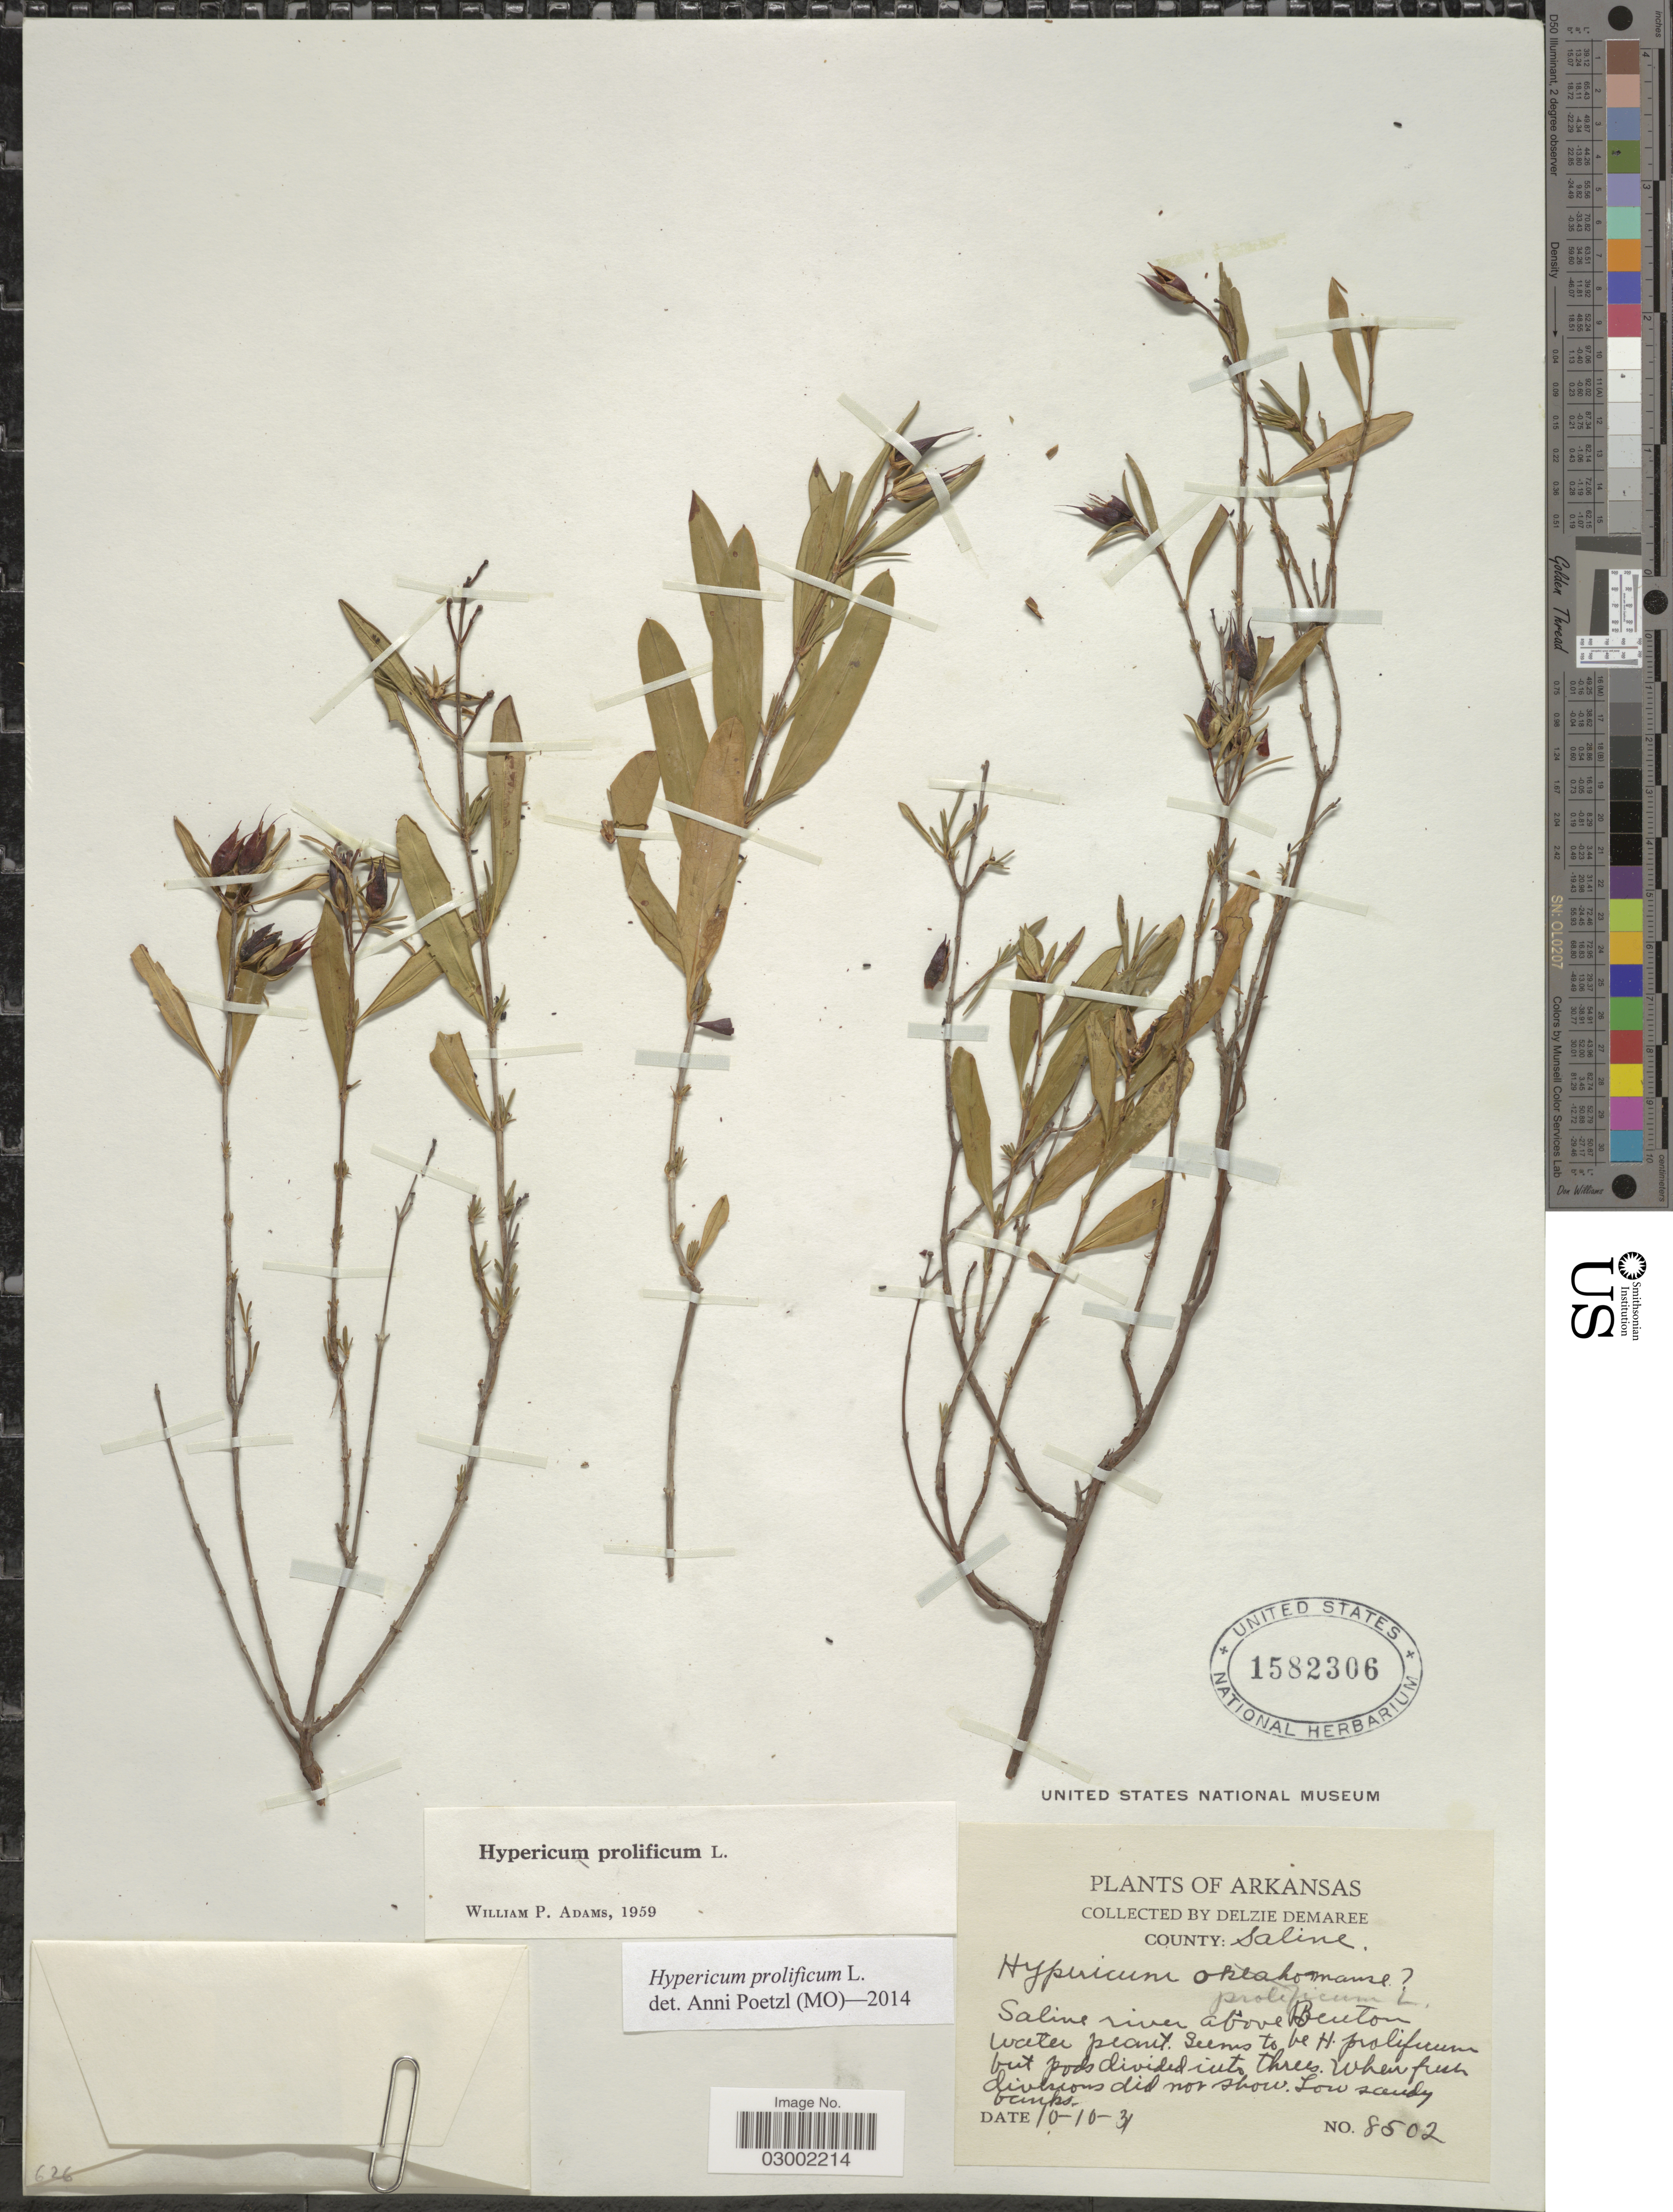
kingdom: Plantae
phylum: Tracheophyta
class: Magnoliopsida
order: Malpighiales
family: Hypericaceae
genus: Hypericum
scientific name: Hypericum prolificum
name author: L.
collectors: D. Demaree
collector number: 8502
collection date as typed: Transcribed d/m/y: 10/10/31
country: United States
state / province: Arkansas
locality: County: Saline. Saline river above Benton.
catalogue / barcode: US 1582306